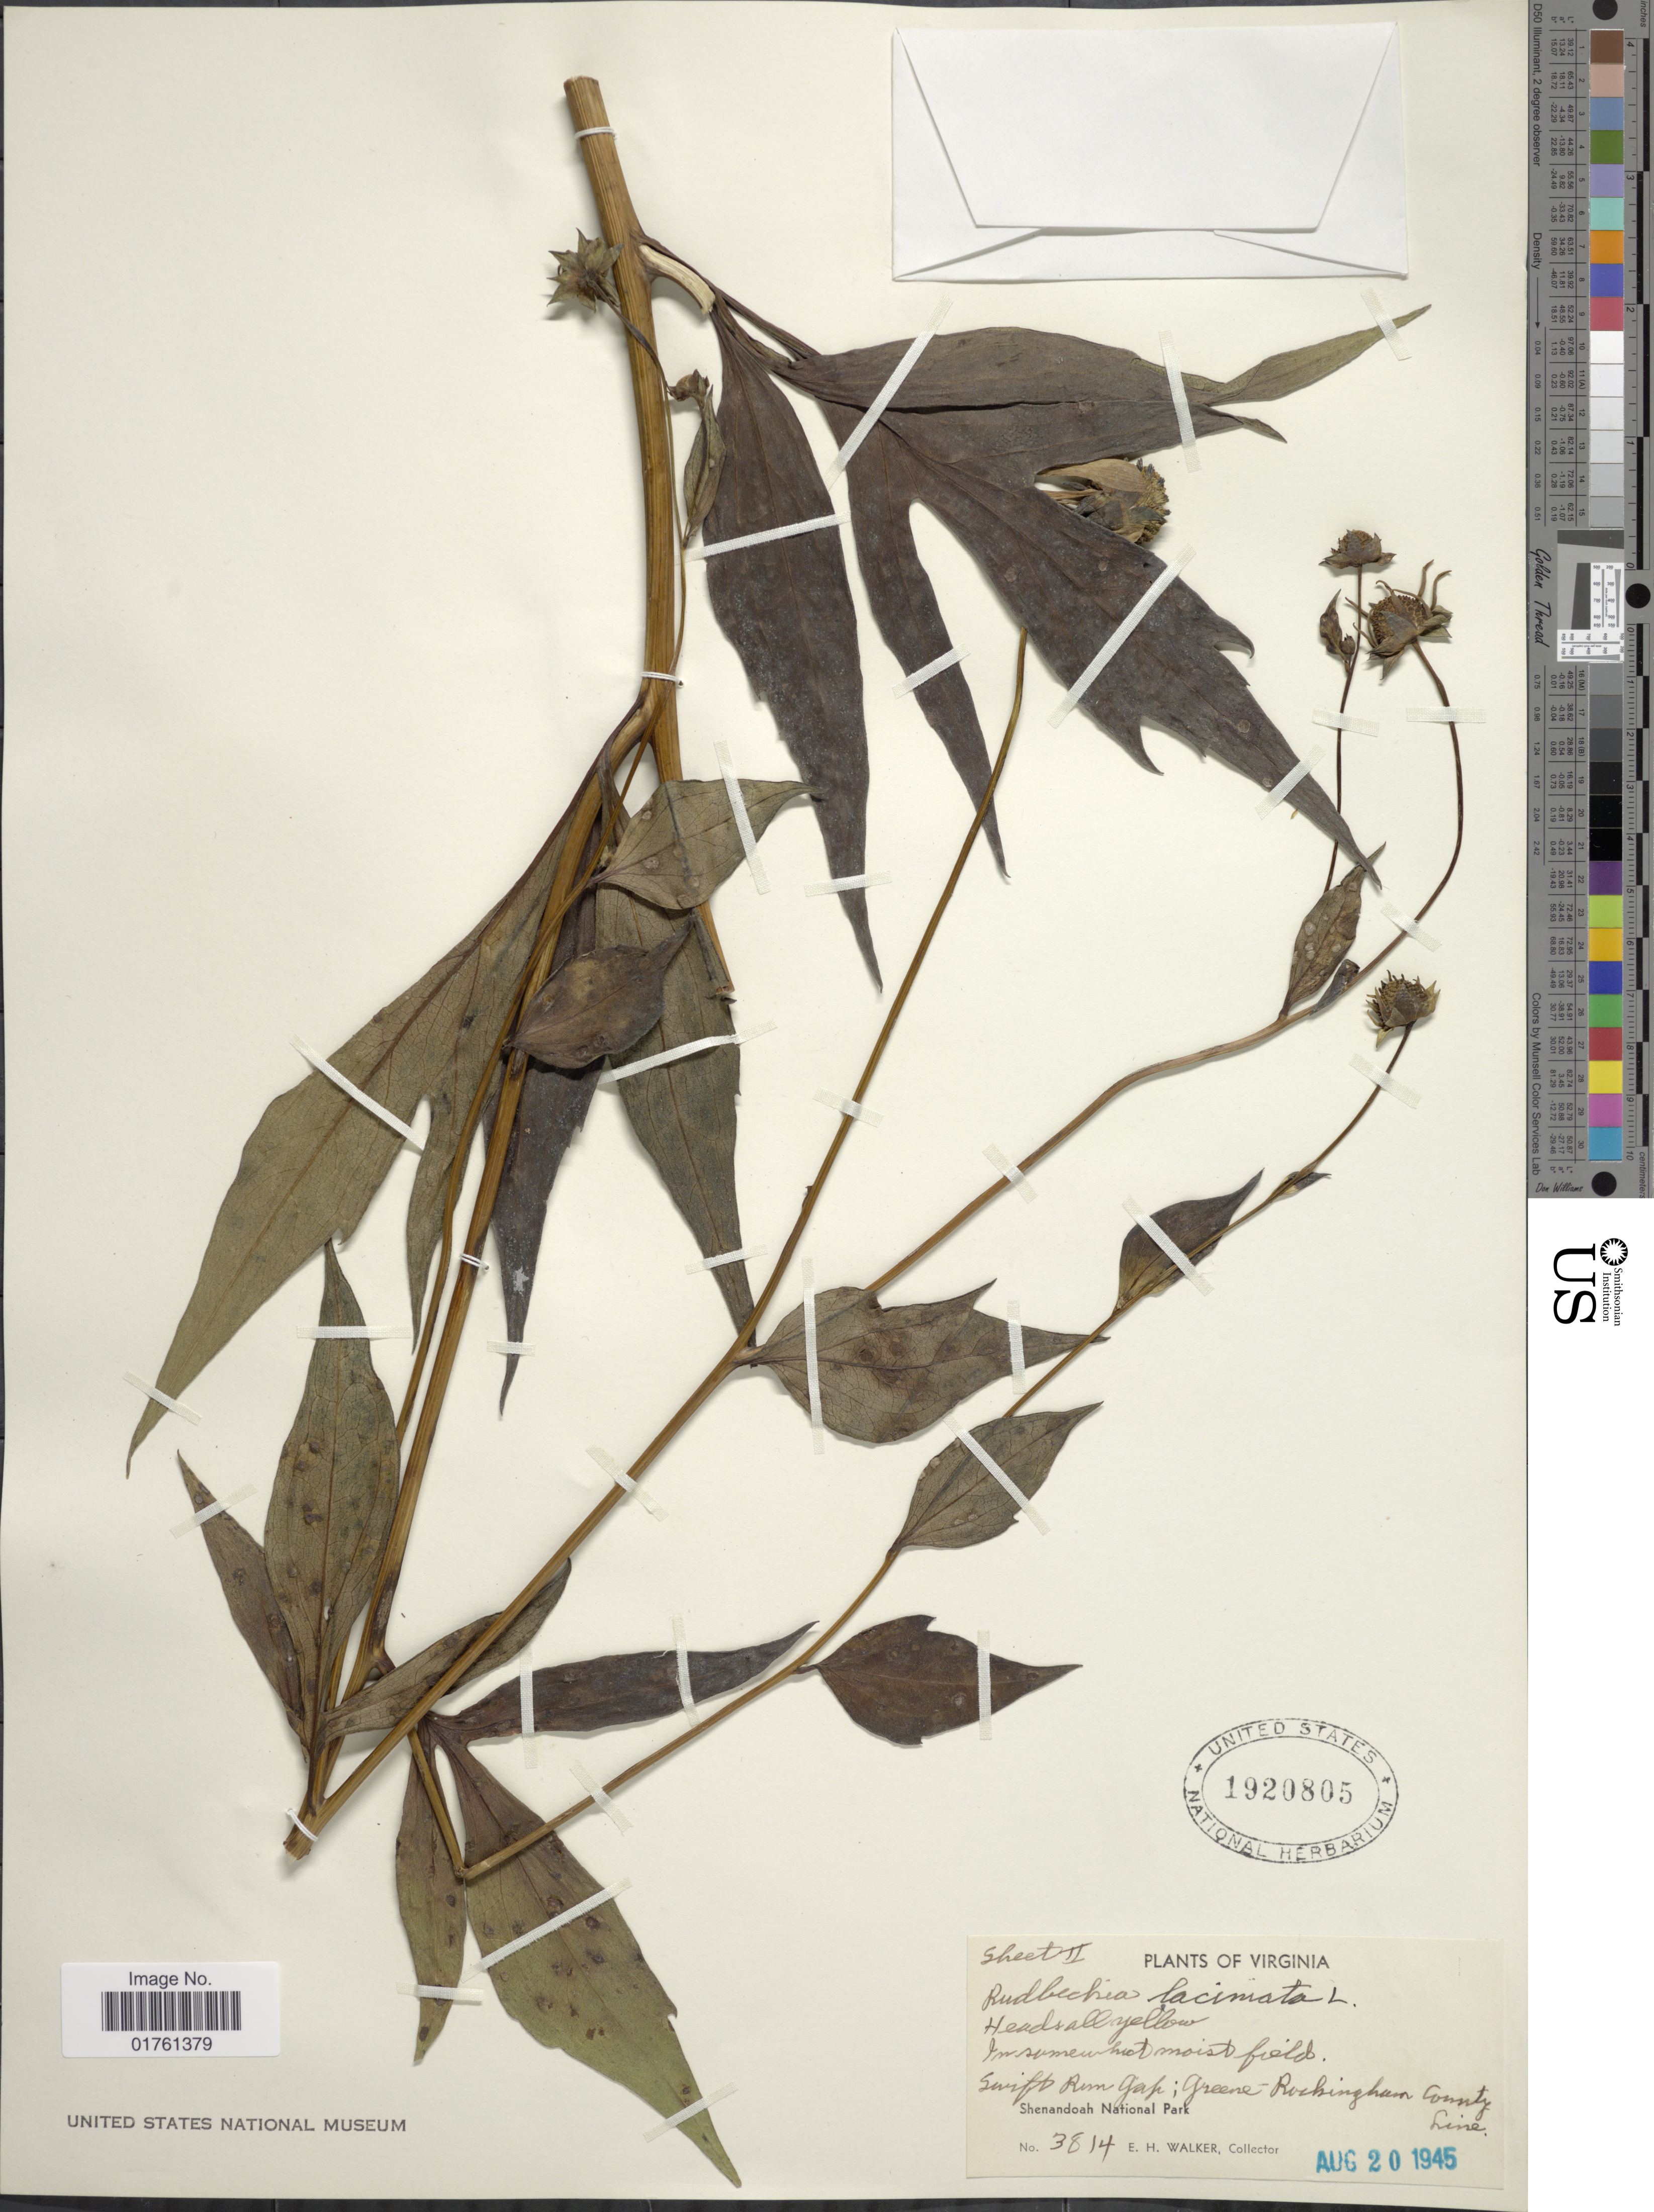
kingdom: Plantae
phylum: Tracheophyta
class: Magnoliopsida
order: Asterales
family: Asteraceae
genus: Rudbeckia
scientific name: Rudbeckia laciniata var. laciniata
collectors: E. H. Walker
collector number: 3814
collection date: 1945-08-20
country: United States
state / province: Virginia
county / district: Greene / Rockingham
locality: Swift Run Gap; Green-Rockingham County Line, Shenandoah National Park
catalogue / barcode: US 1920805